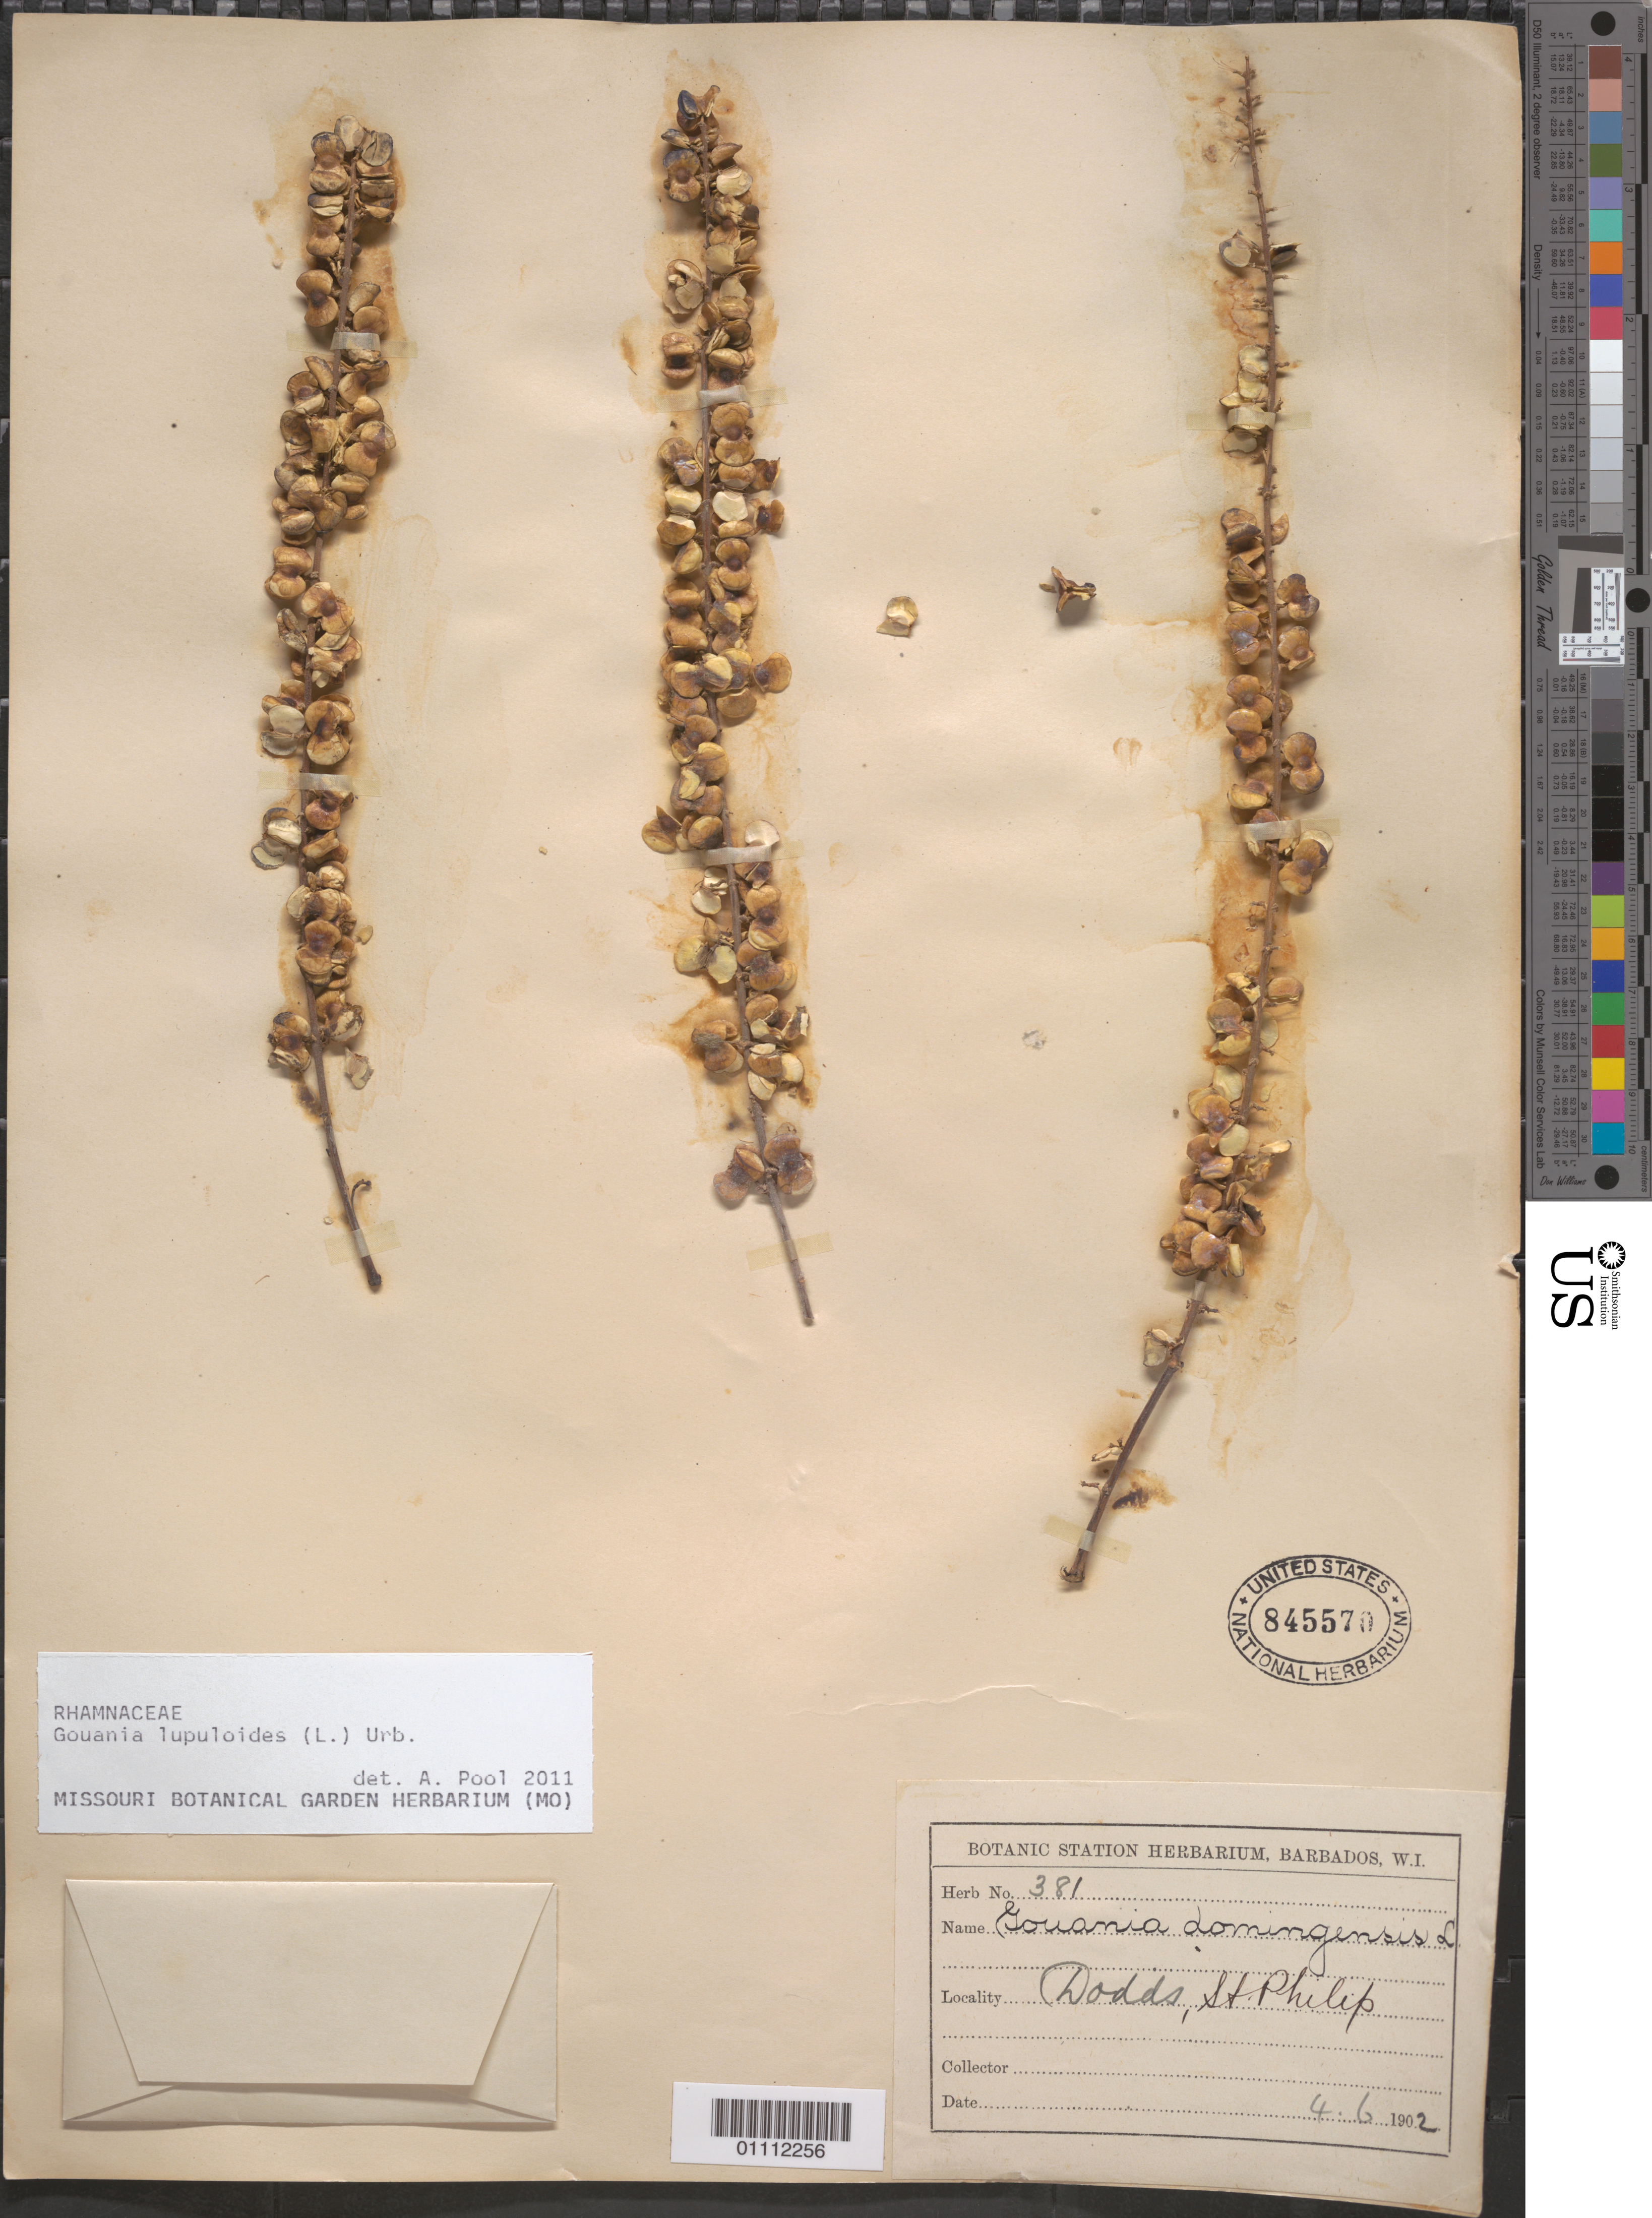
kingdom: Plantae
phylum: Tracheophyta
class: Magnoliopsida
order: Rosales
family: Rhamnaceae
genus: Gouania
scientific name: Gouania lupuloides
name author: (L.) Urb.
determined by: Pool, A., (MO), Missouri Botanical Garden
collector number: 381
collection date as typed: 06 Apr 1902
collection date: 1902-04-06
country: Barbados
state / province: Saint Philip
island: Barbados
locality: Dodds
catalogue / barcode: US 845570